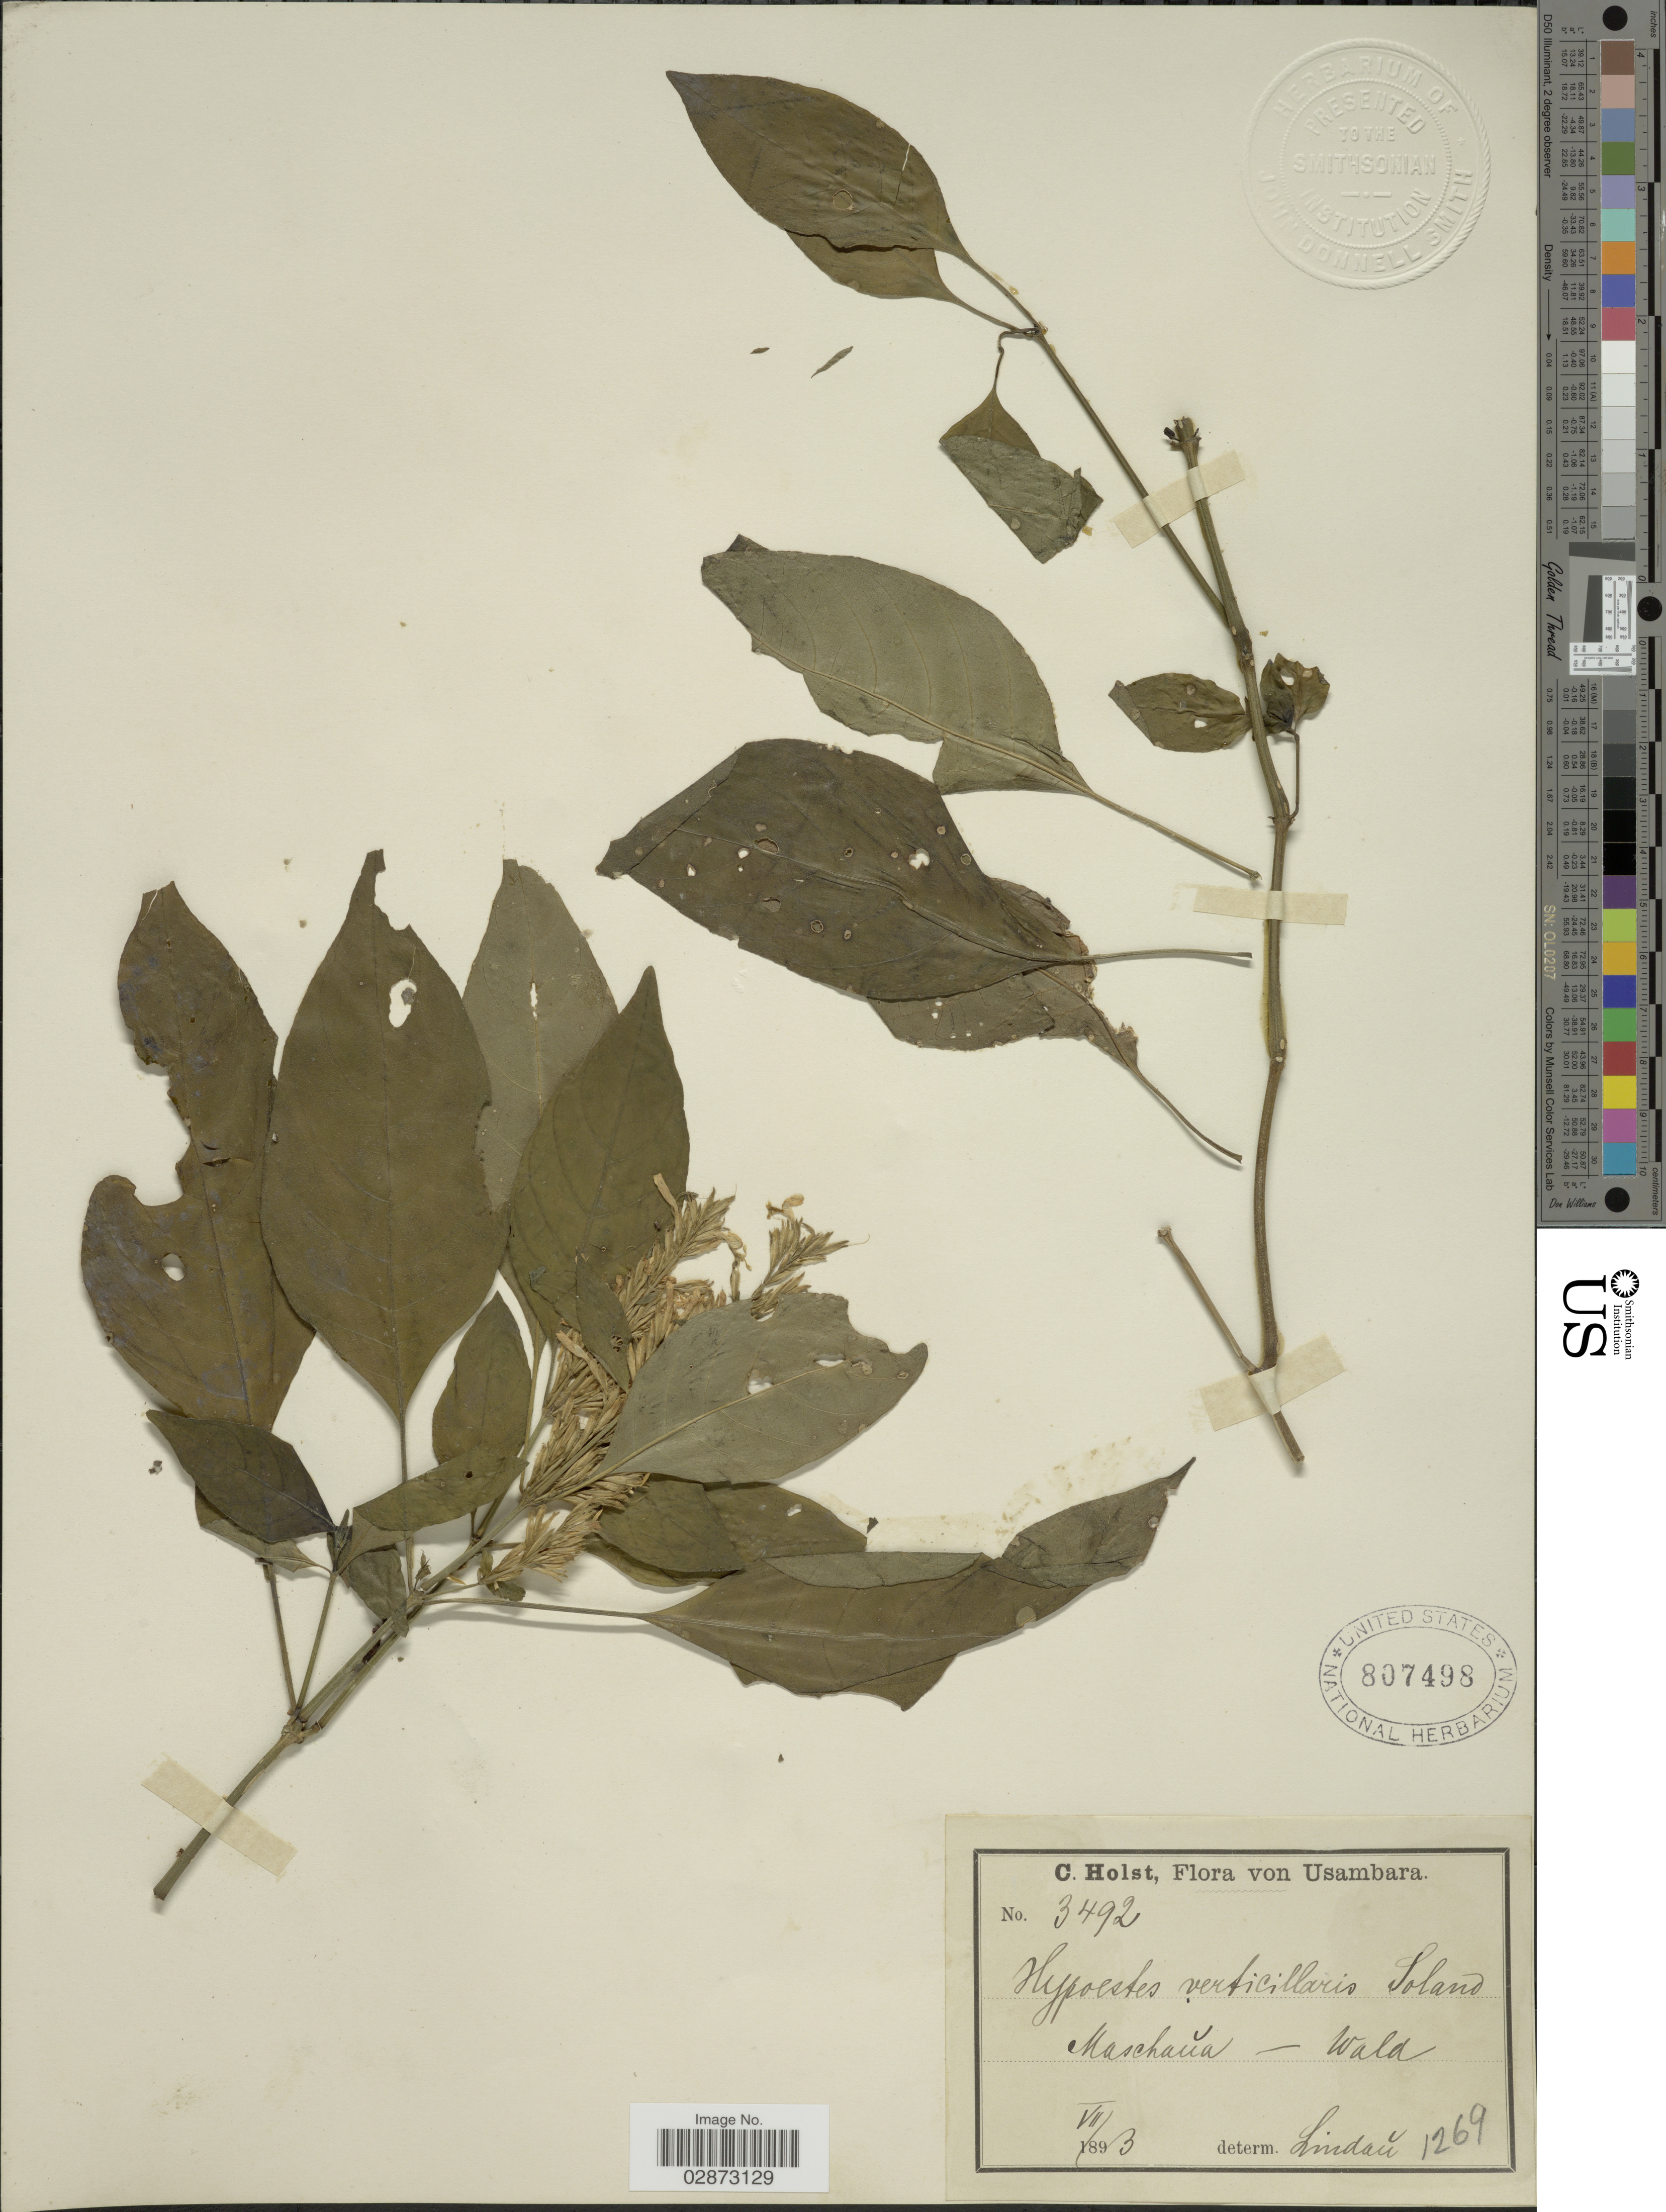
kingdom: Plantae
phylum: Tracheophyta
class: Magnoliopsida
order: Lamiales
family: Acanthaceae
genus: Hypoestes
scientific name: Hypoestes verticillaris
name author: (L. f.) Sol.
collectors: C. H. Holst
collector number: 3492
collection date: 1893-07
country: Tanzania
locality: Usambara. Maschana.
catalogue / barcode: US 807498